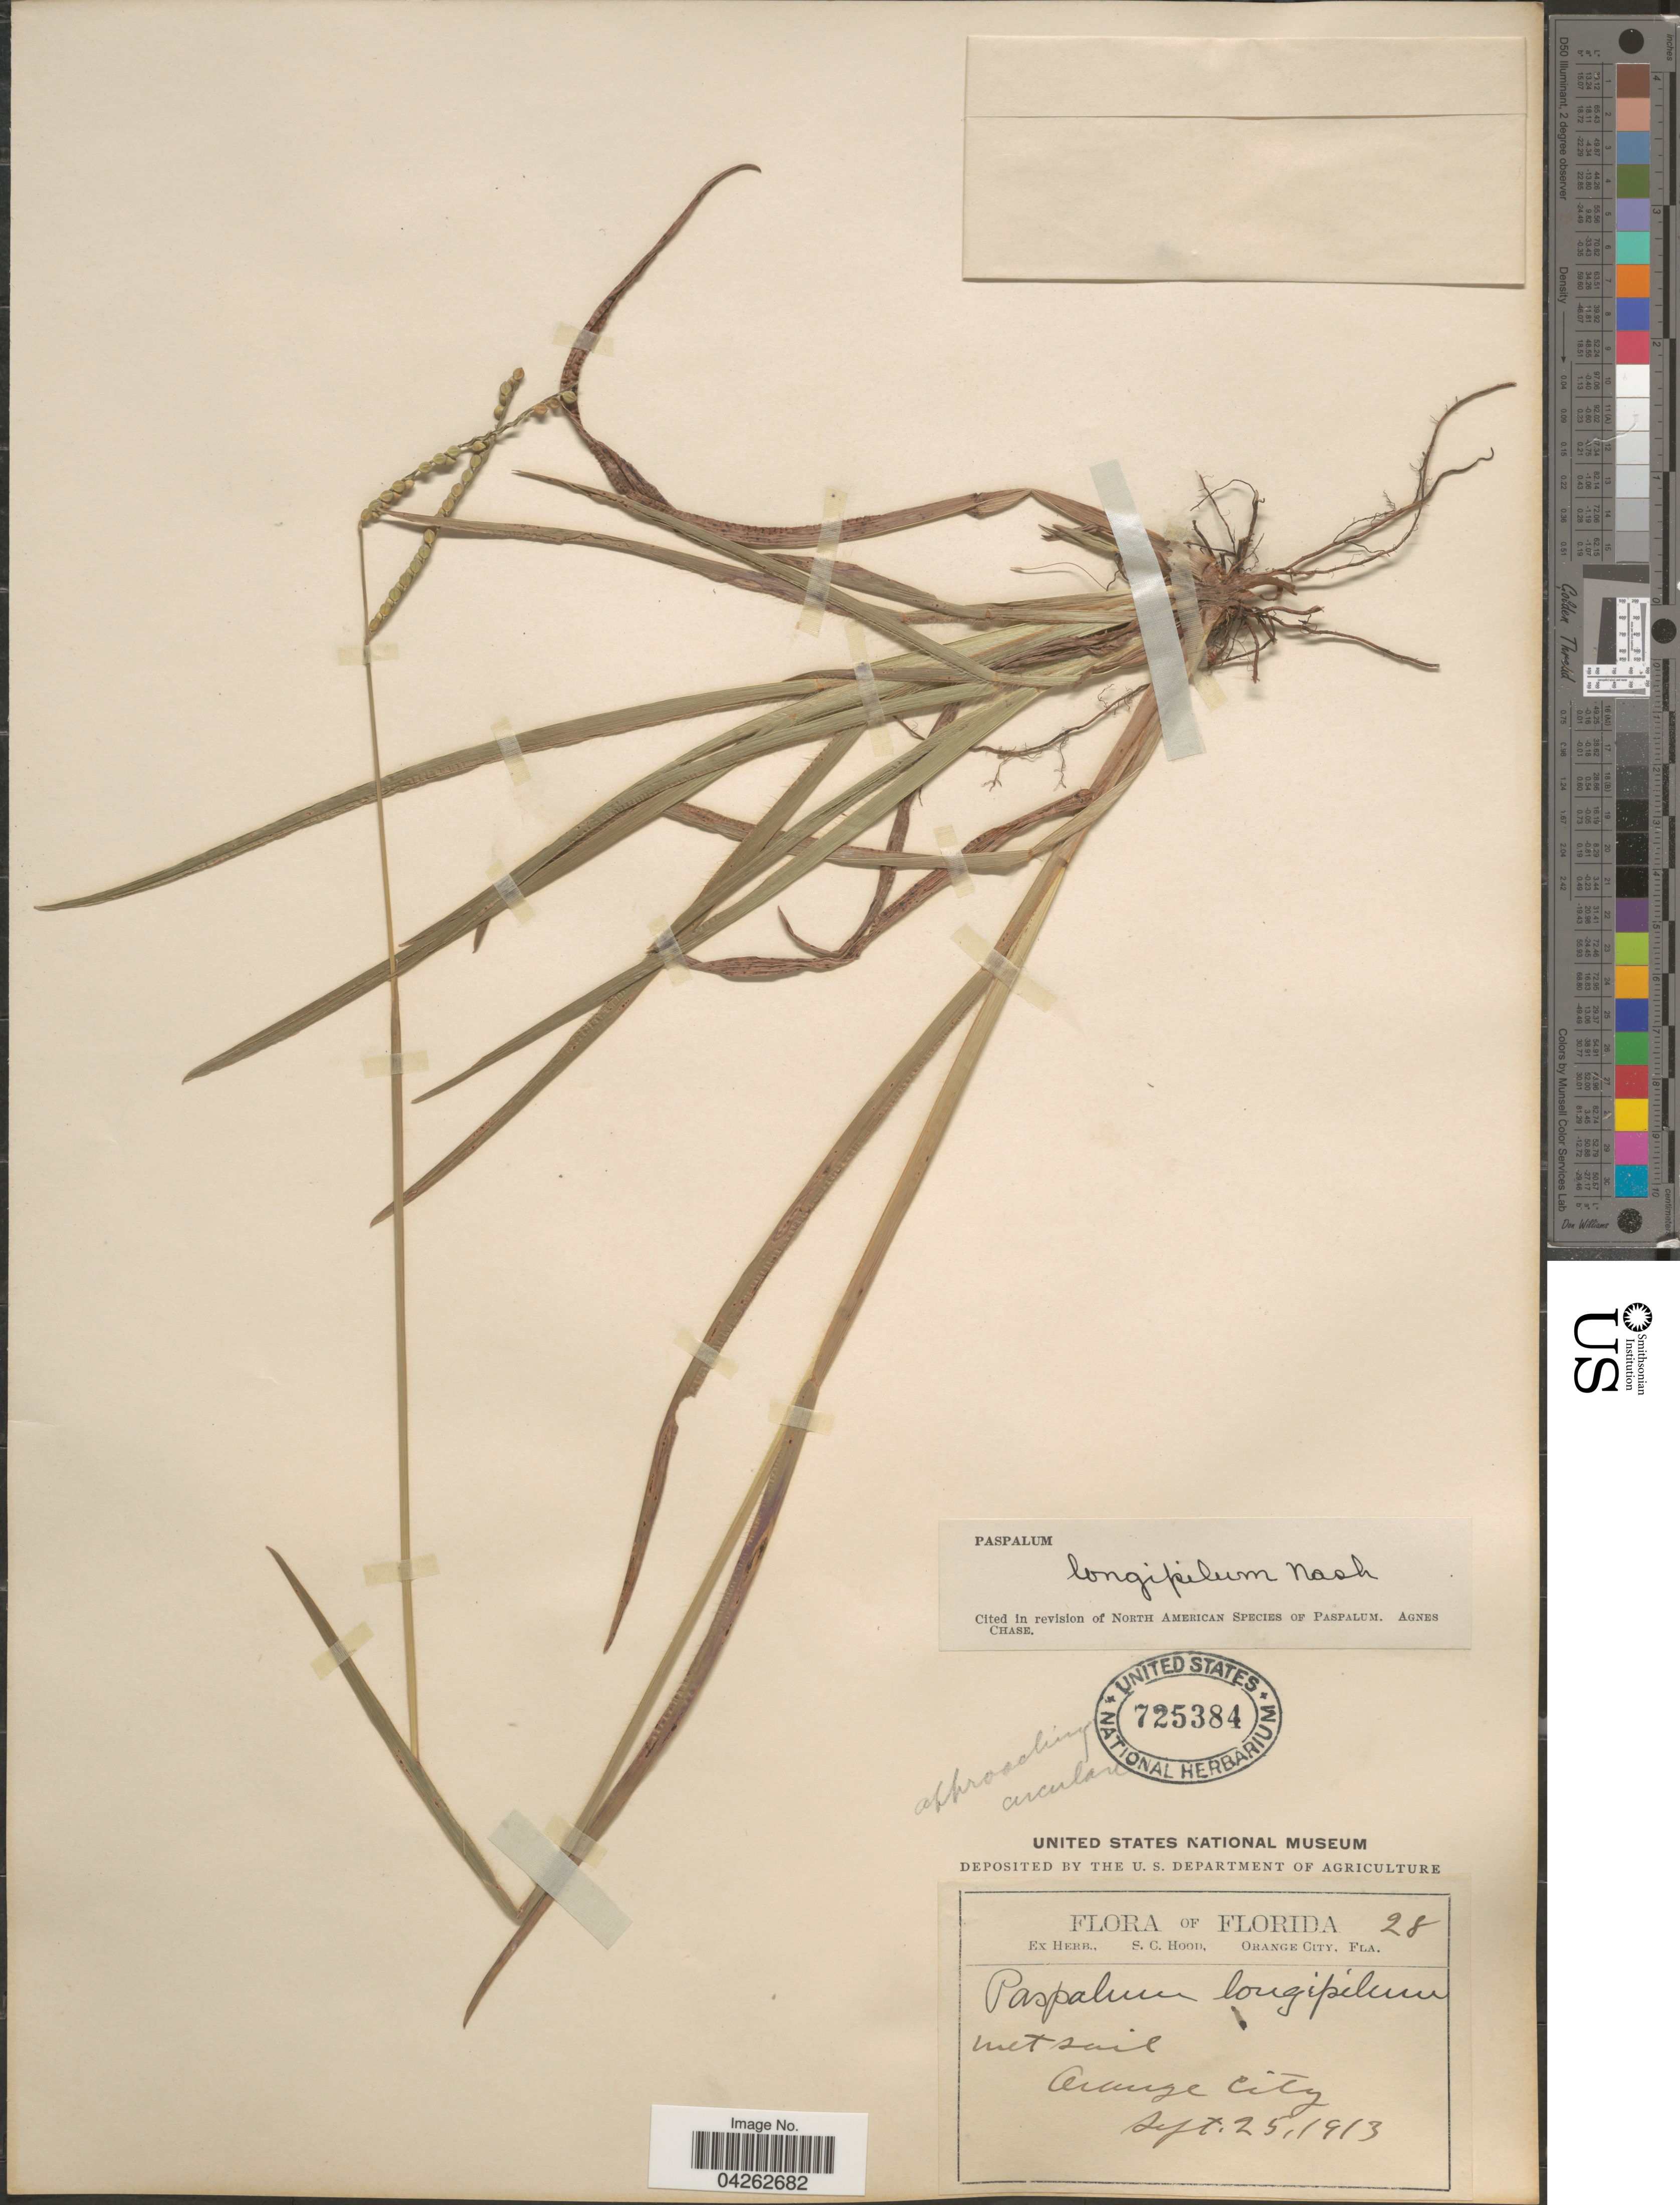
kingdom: Plantae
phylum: Tracheophyta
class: Liliopsida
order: Poales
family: Poaceae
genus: Paspalum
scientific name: Paspalum longipilum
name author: Nash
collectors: Ex herb. S. C. Hood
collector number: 28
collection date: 1913-09-25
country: United States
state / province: Florida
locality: Wet soil. Orange City.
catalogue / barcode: US 725384